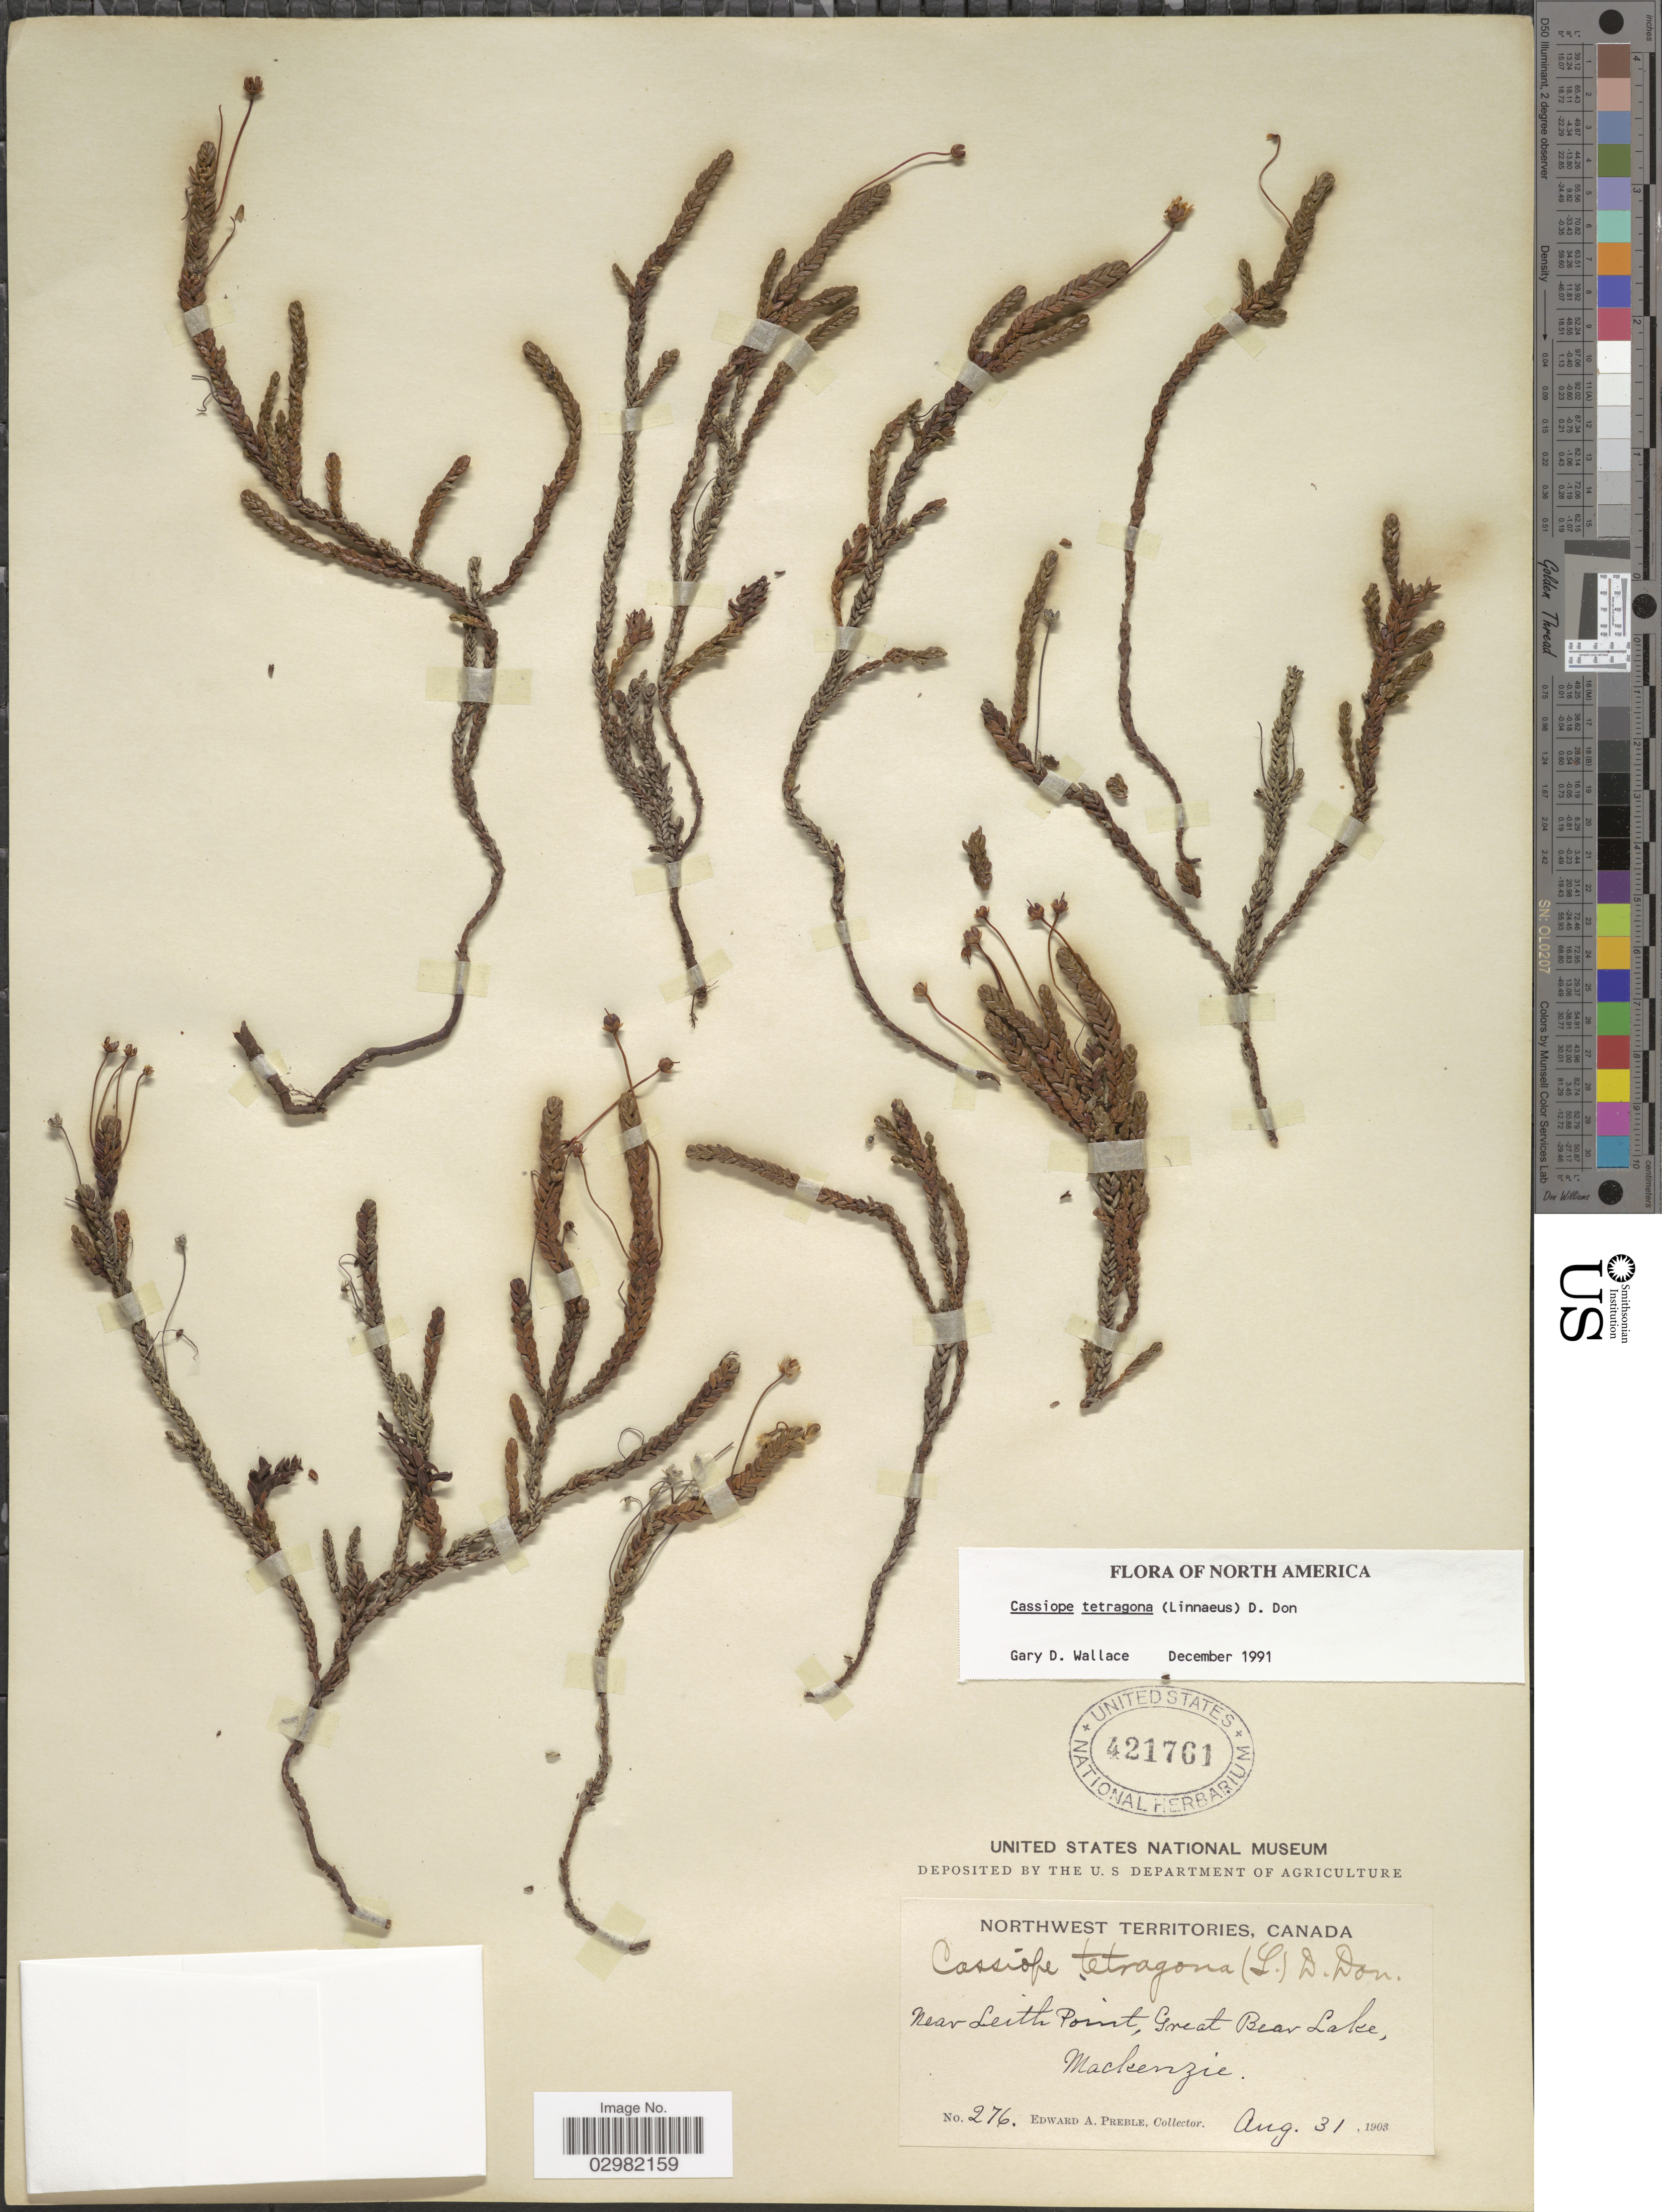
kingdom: Plantae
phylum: Tracheophyta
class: Magnoliopsida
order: Ericales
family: Ericaceae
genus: Cassiope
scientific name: Cassiope tetragona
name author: (L.) D. Don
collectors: E. Preble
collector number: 276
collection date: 1903-08-31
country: Canada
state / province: Northwest Territories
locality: Near Leith Point, Great Bear Lake, Mackenzie.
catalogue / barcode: US 421761